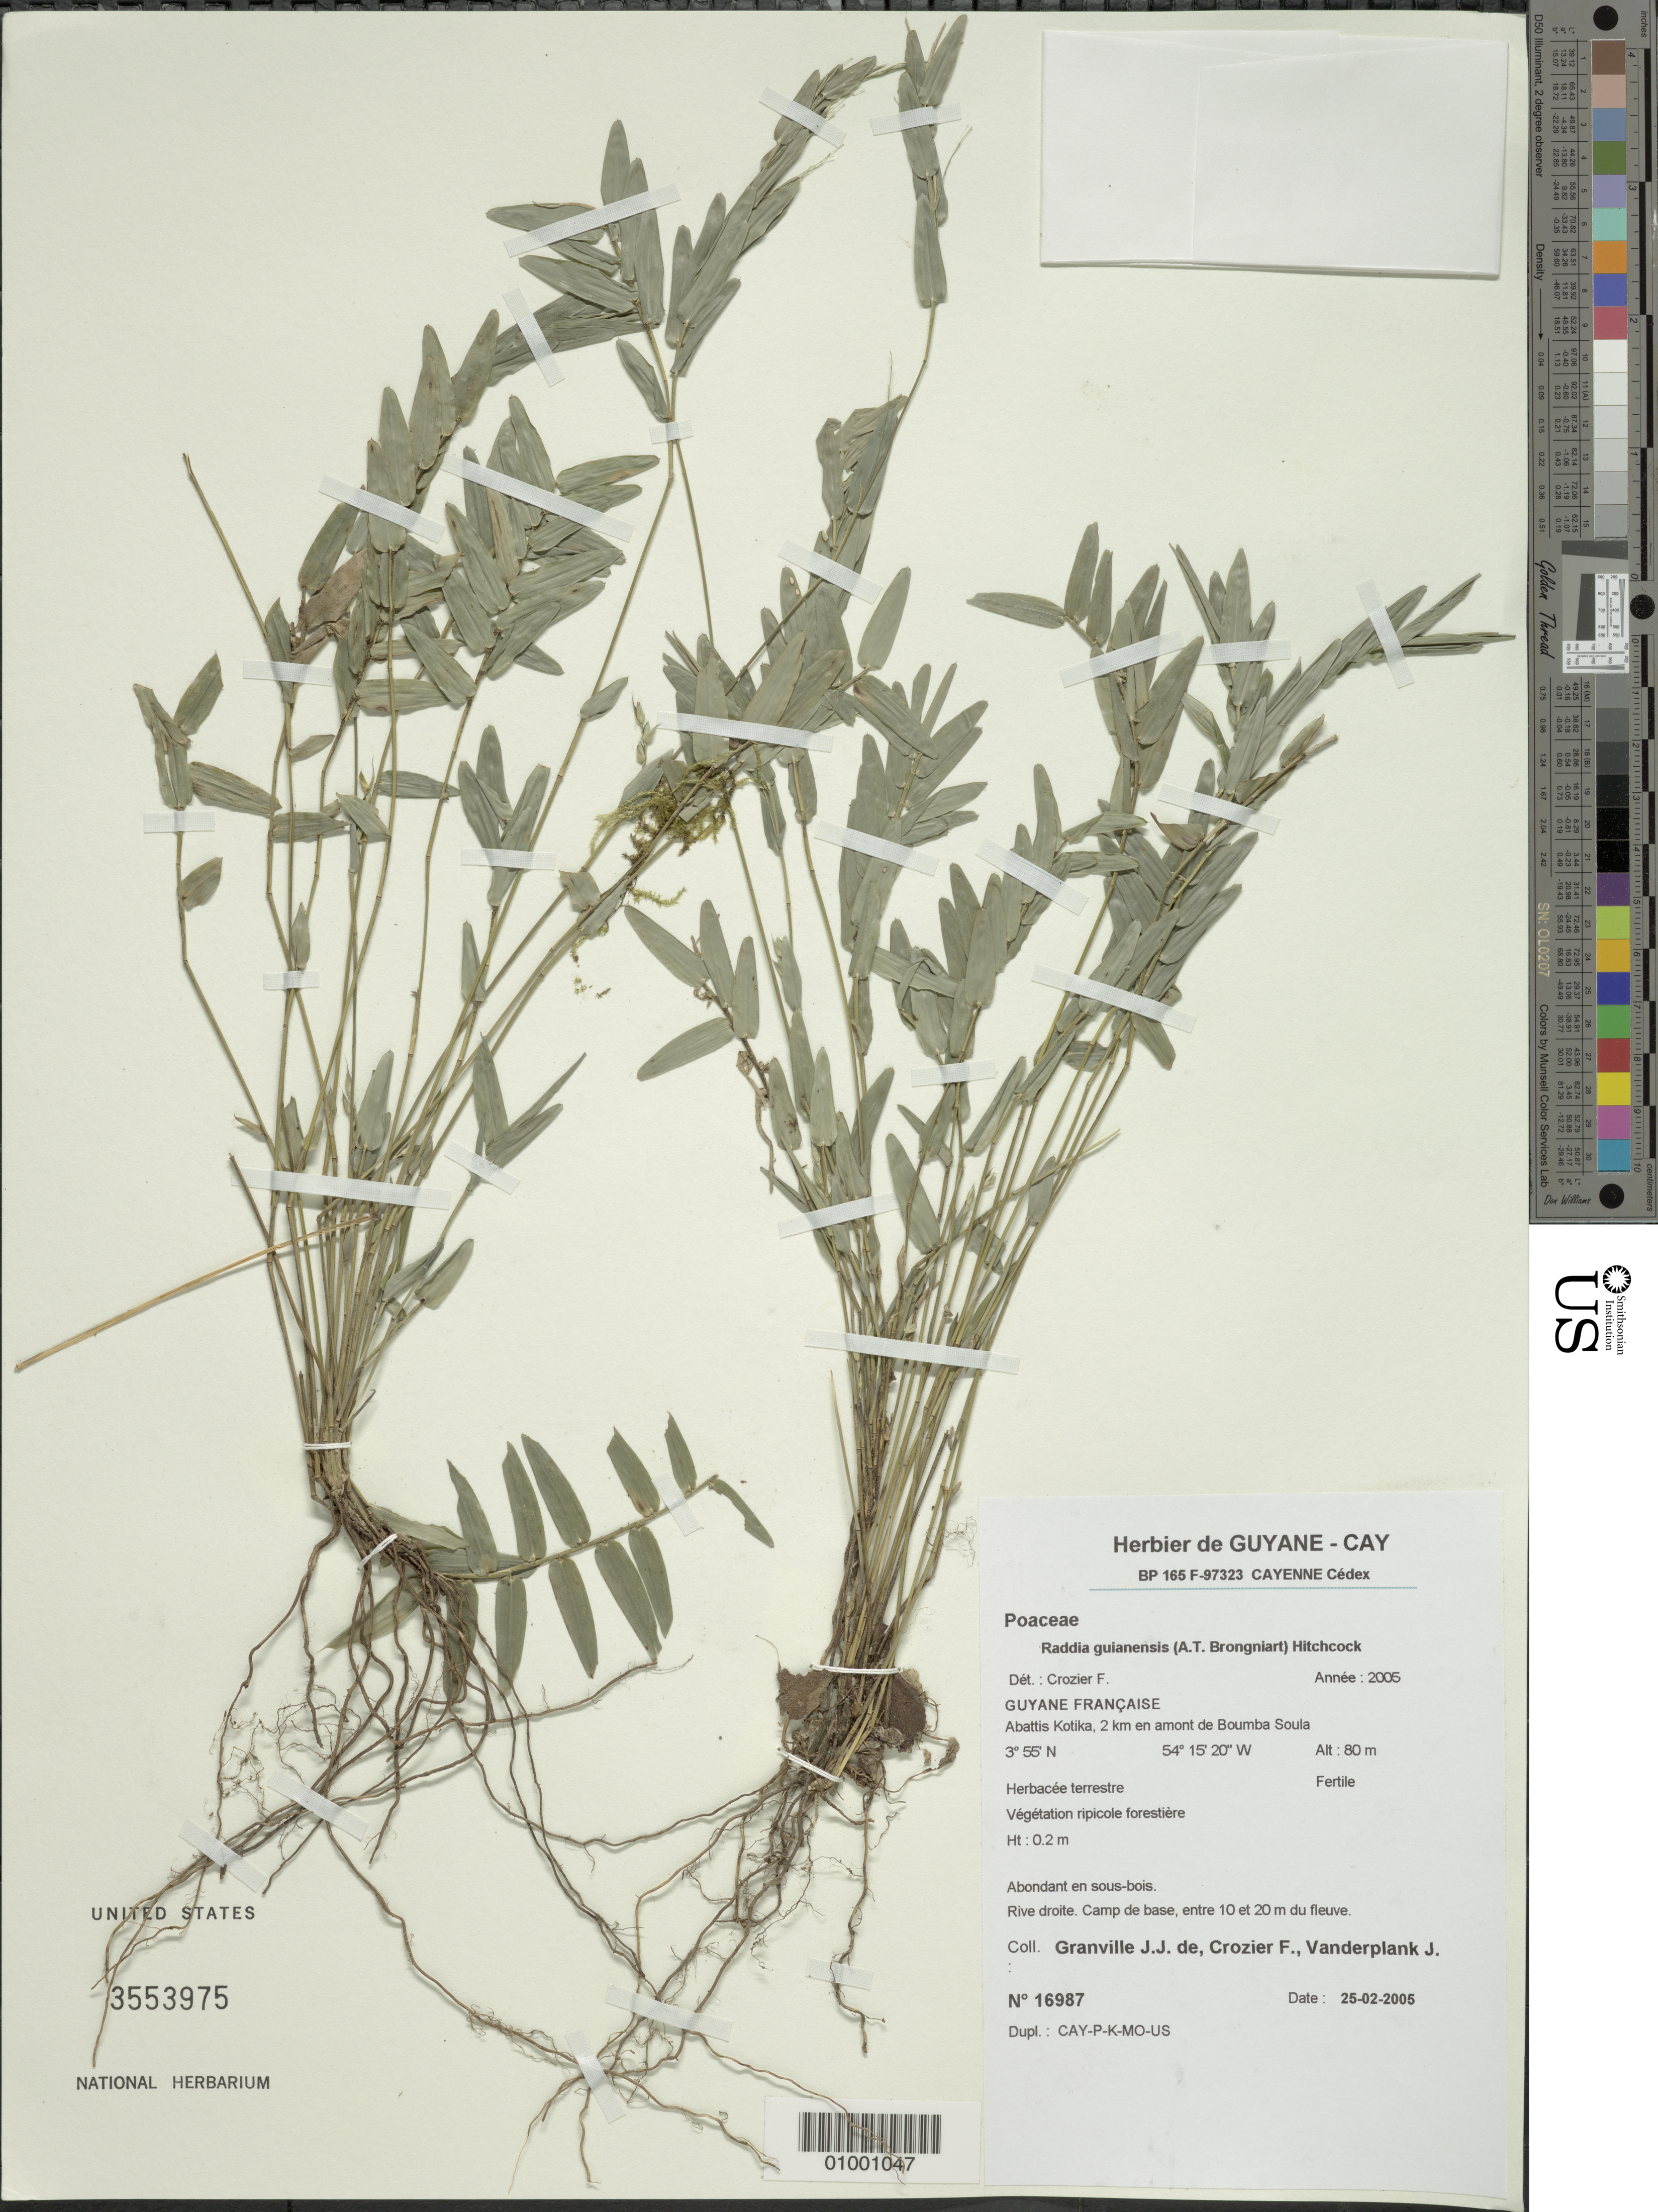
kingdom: Plantae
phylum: Tracheophyta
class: Liliopsida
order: Poales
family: Poaceae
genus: Raddia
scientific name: Raddia guianensis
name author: (Brongn.) Hitchc.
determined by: Crozier, F.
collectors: J.-J. de Granville, F. Crozier & J. Vanderplank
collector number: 16987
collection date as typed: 25-Feb-05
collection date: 2005-02-25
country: French Guiana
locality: Abattis Kotika, 2 km en amont de Boumba Soula. Rive droite. Camp de base, entre 10 et 20m de fleuve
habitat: Vegetation ripicole forestiere. Sous-bois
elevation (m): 80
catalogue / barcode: US 3553975